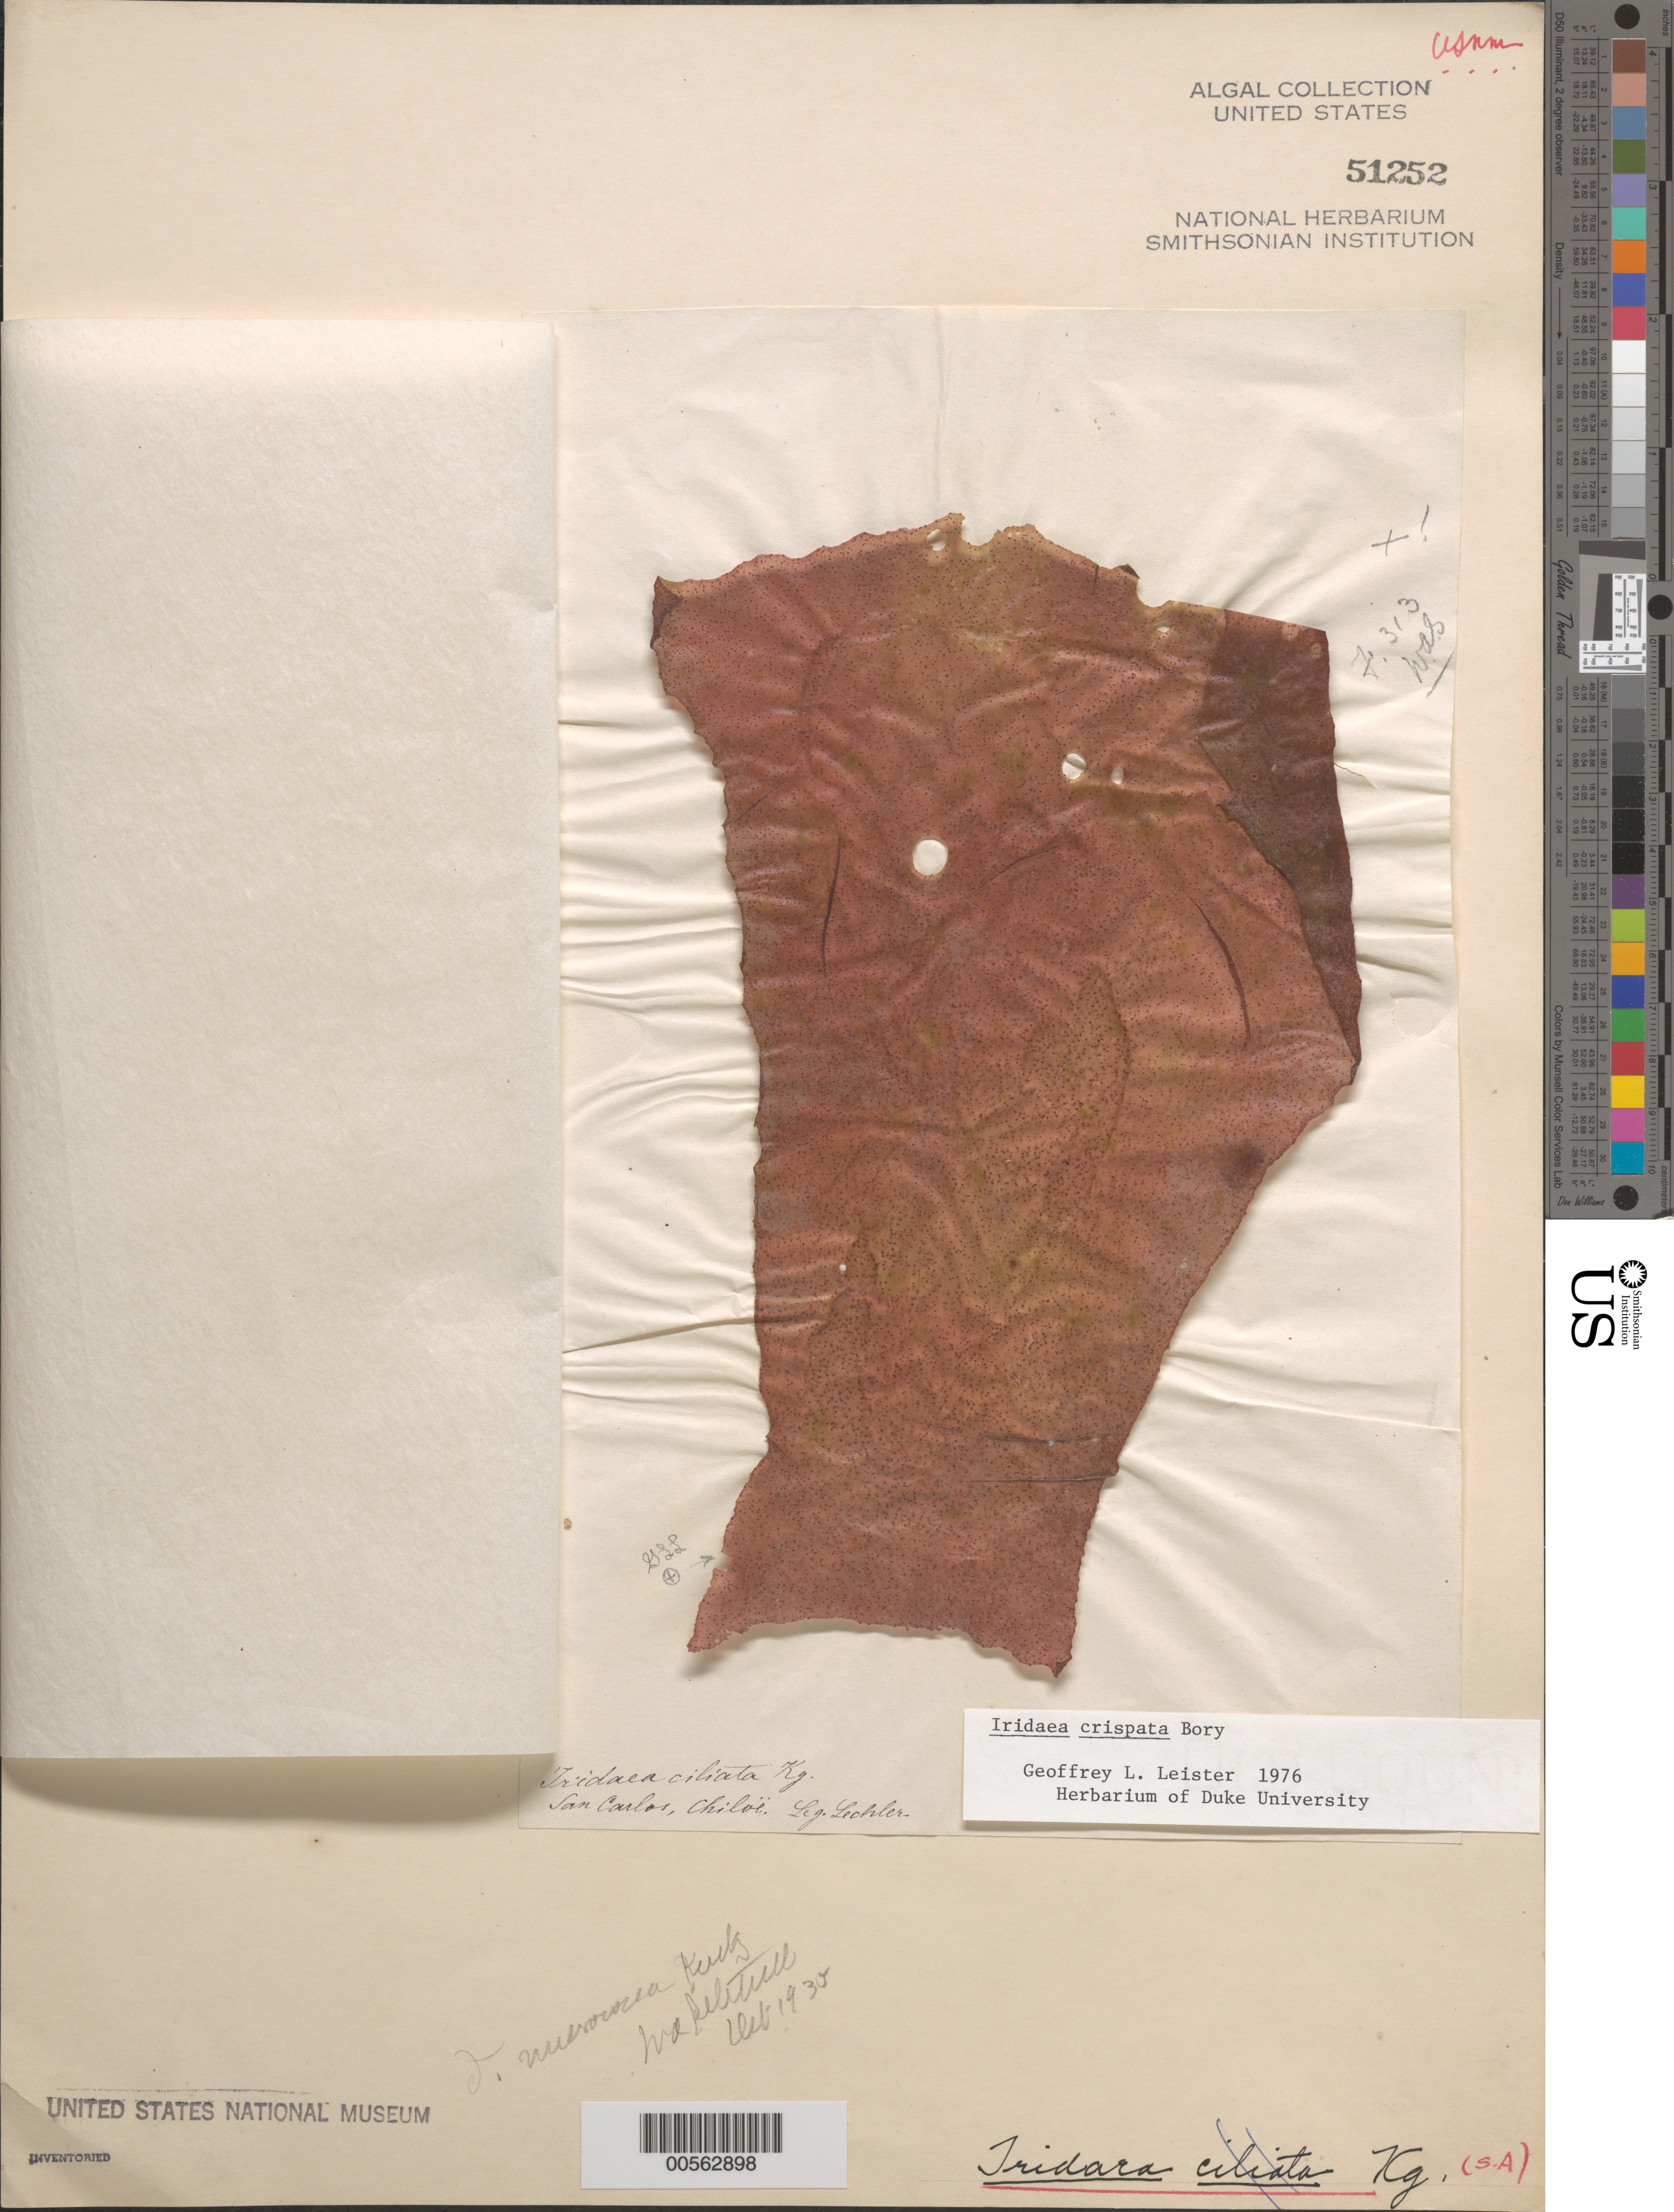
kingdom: Plantae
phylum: Rhodophyta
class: Florideophyceae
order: Gigartinales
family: Gigartinaceae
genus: Sarcothalia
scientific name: Sarcothalia crispata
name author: (Bory) Leister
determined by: Algae name updating Project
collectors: W. Lechler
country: Chile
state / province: Los Lagos (X)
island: Isla Chiloé (Chiloe Island)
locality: San Carlos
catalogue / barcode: US 51252